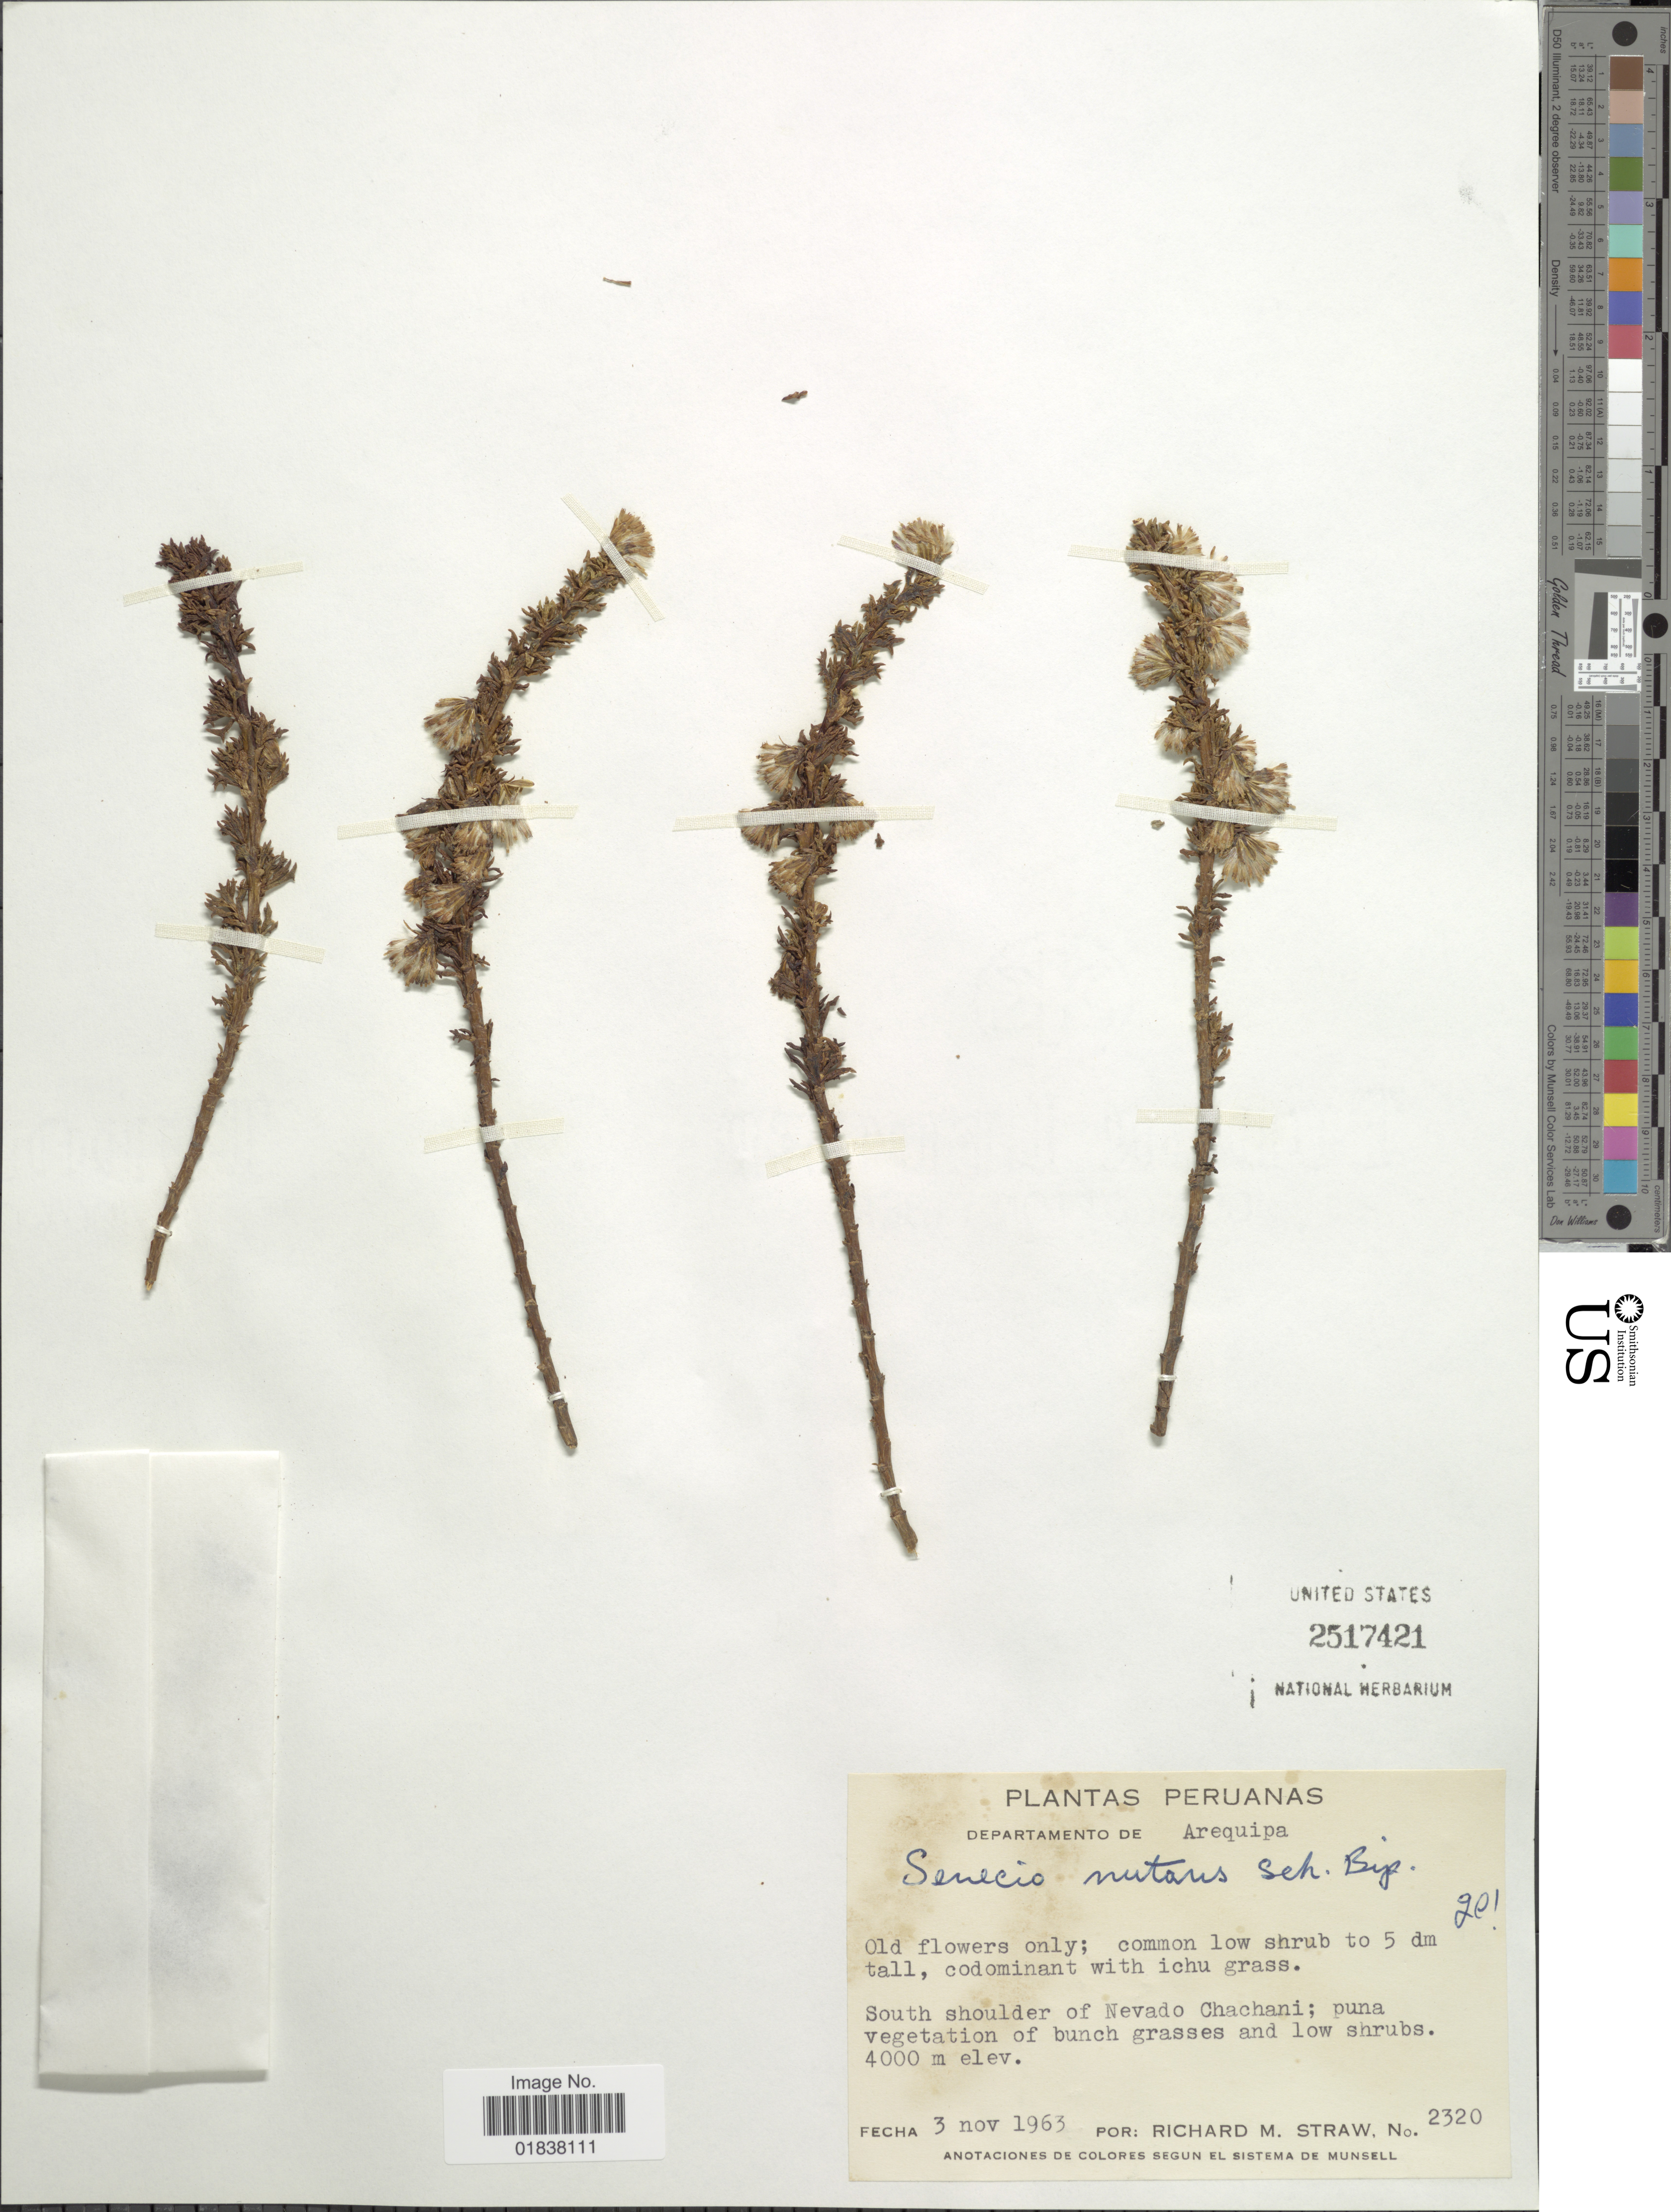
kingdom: Plantae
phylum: Tracheophyta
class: Magnoliopsida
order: Asterales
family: Asteraceae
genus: Senecio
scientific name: Senecio nutans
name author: Sch. Bip.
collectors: R. M. Straw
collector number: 2320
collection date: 1963-11-03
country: Peru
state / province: Arequipa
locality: South shoulder of Nevado Chachani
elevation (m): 4000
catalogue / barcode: US 2517421